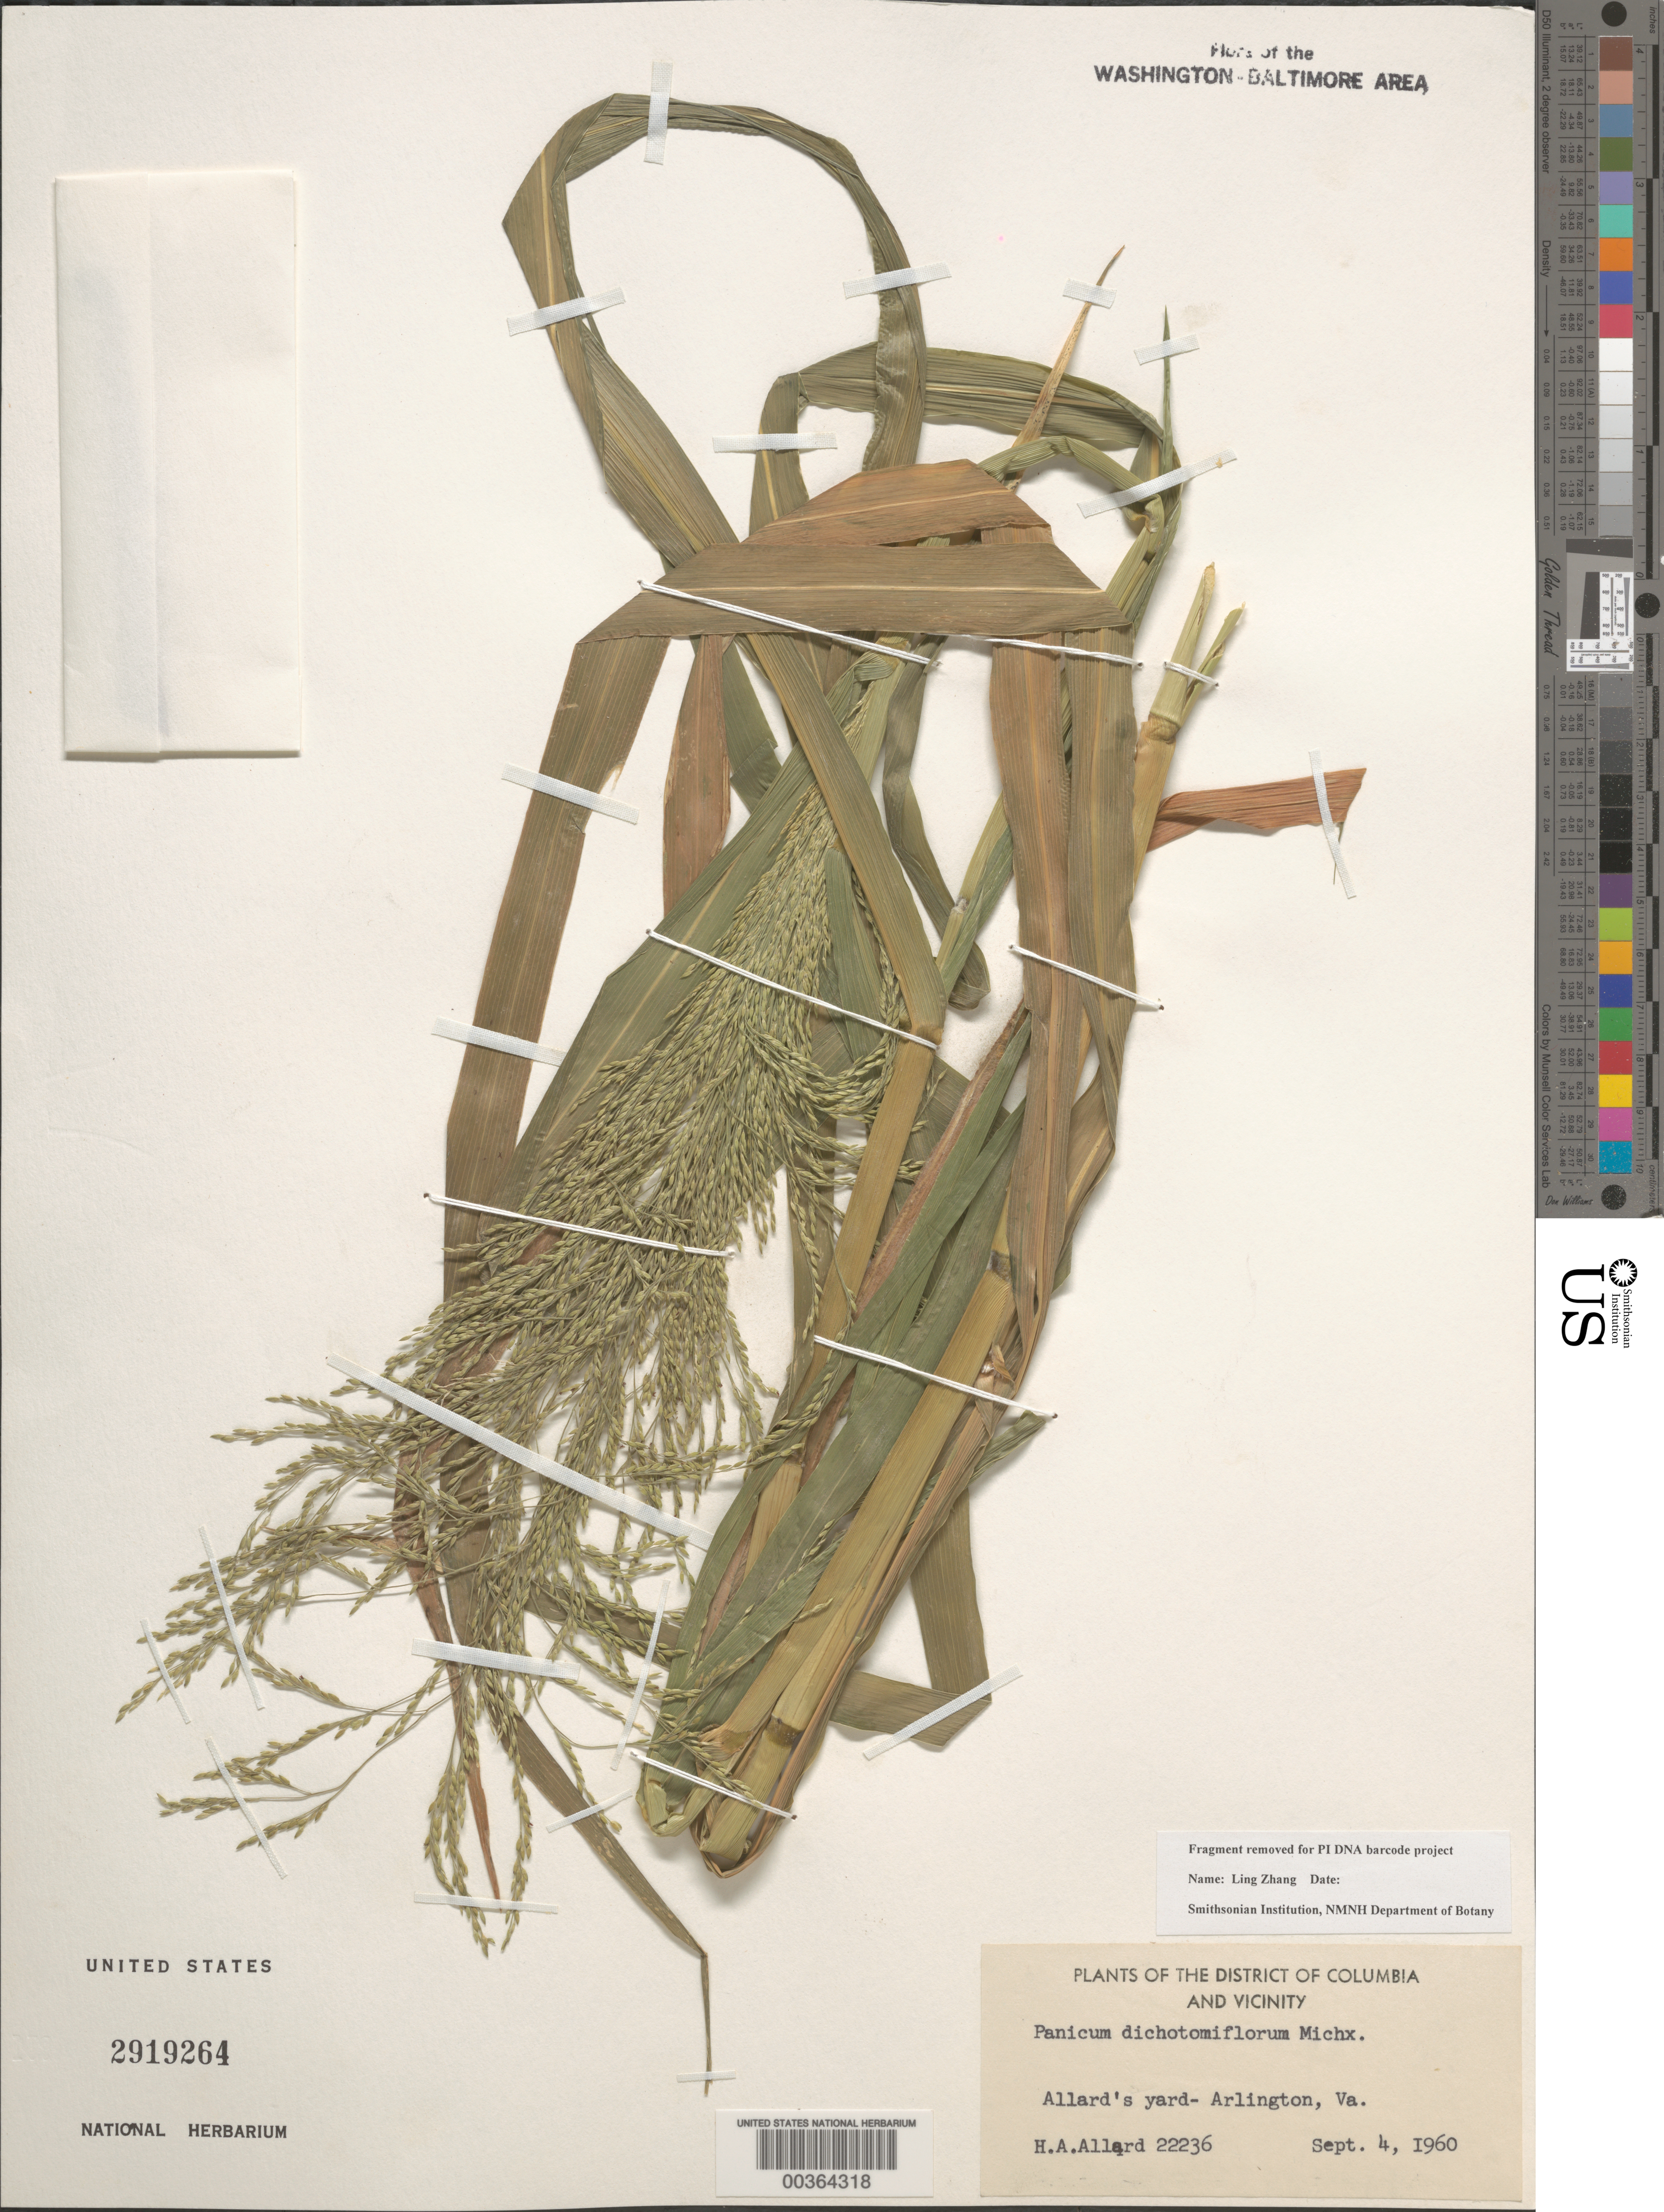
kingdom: Plantae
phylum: Tracheophyta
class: Liliopsida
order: Poales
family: Poaceae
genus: Panicum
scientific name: Panicum dichotomiflorum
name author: Michx.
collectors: H. A. Allard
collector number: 22236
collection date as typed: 04 Sep 1960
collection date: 1960-09-04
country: United States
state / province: Virginia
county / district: Arlington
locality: Arlington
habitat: Allard's yard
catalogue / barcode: US 2919264